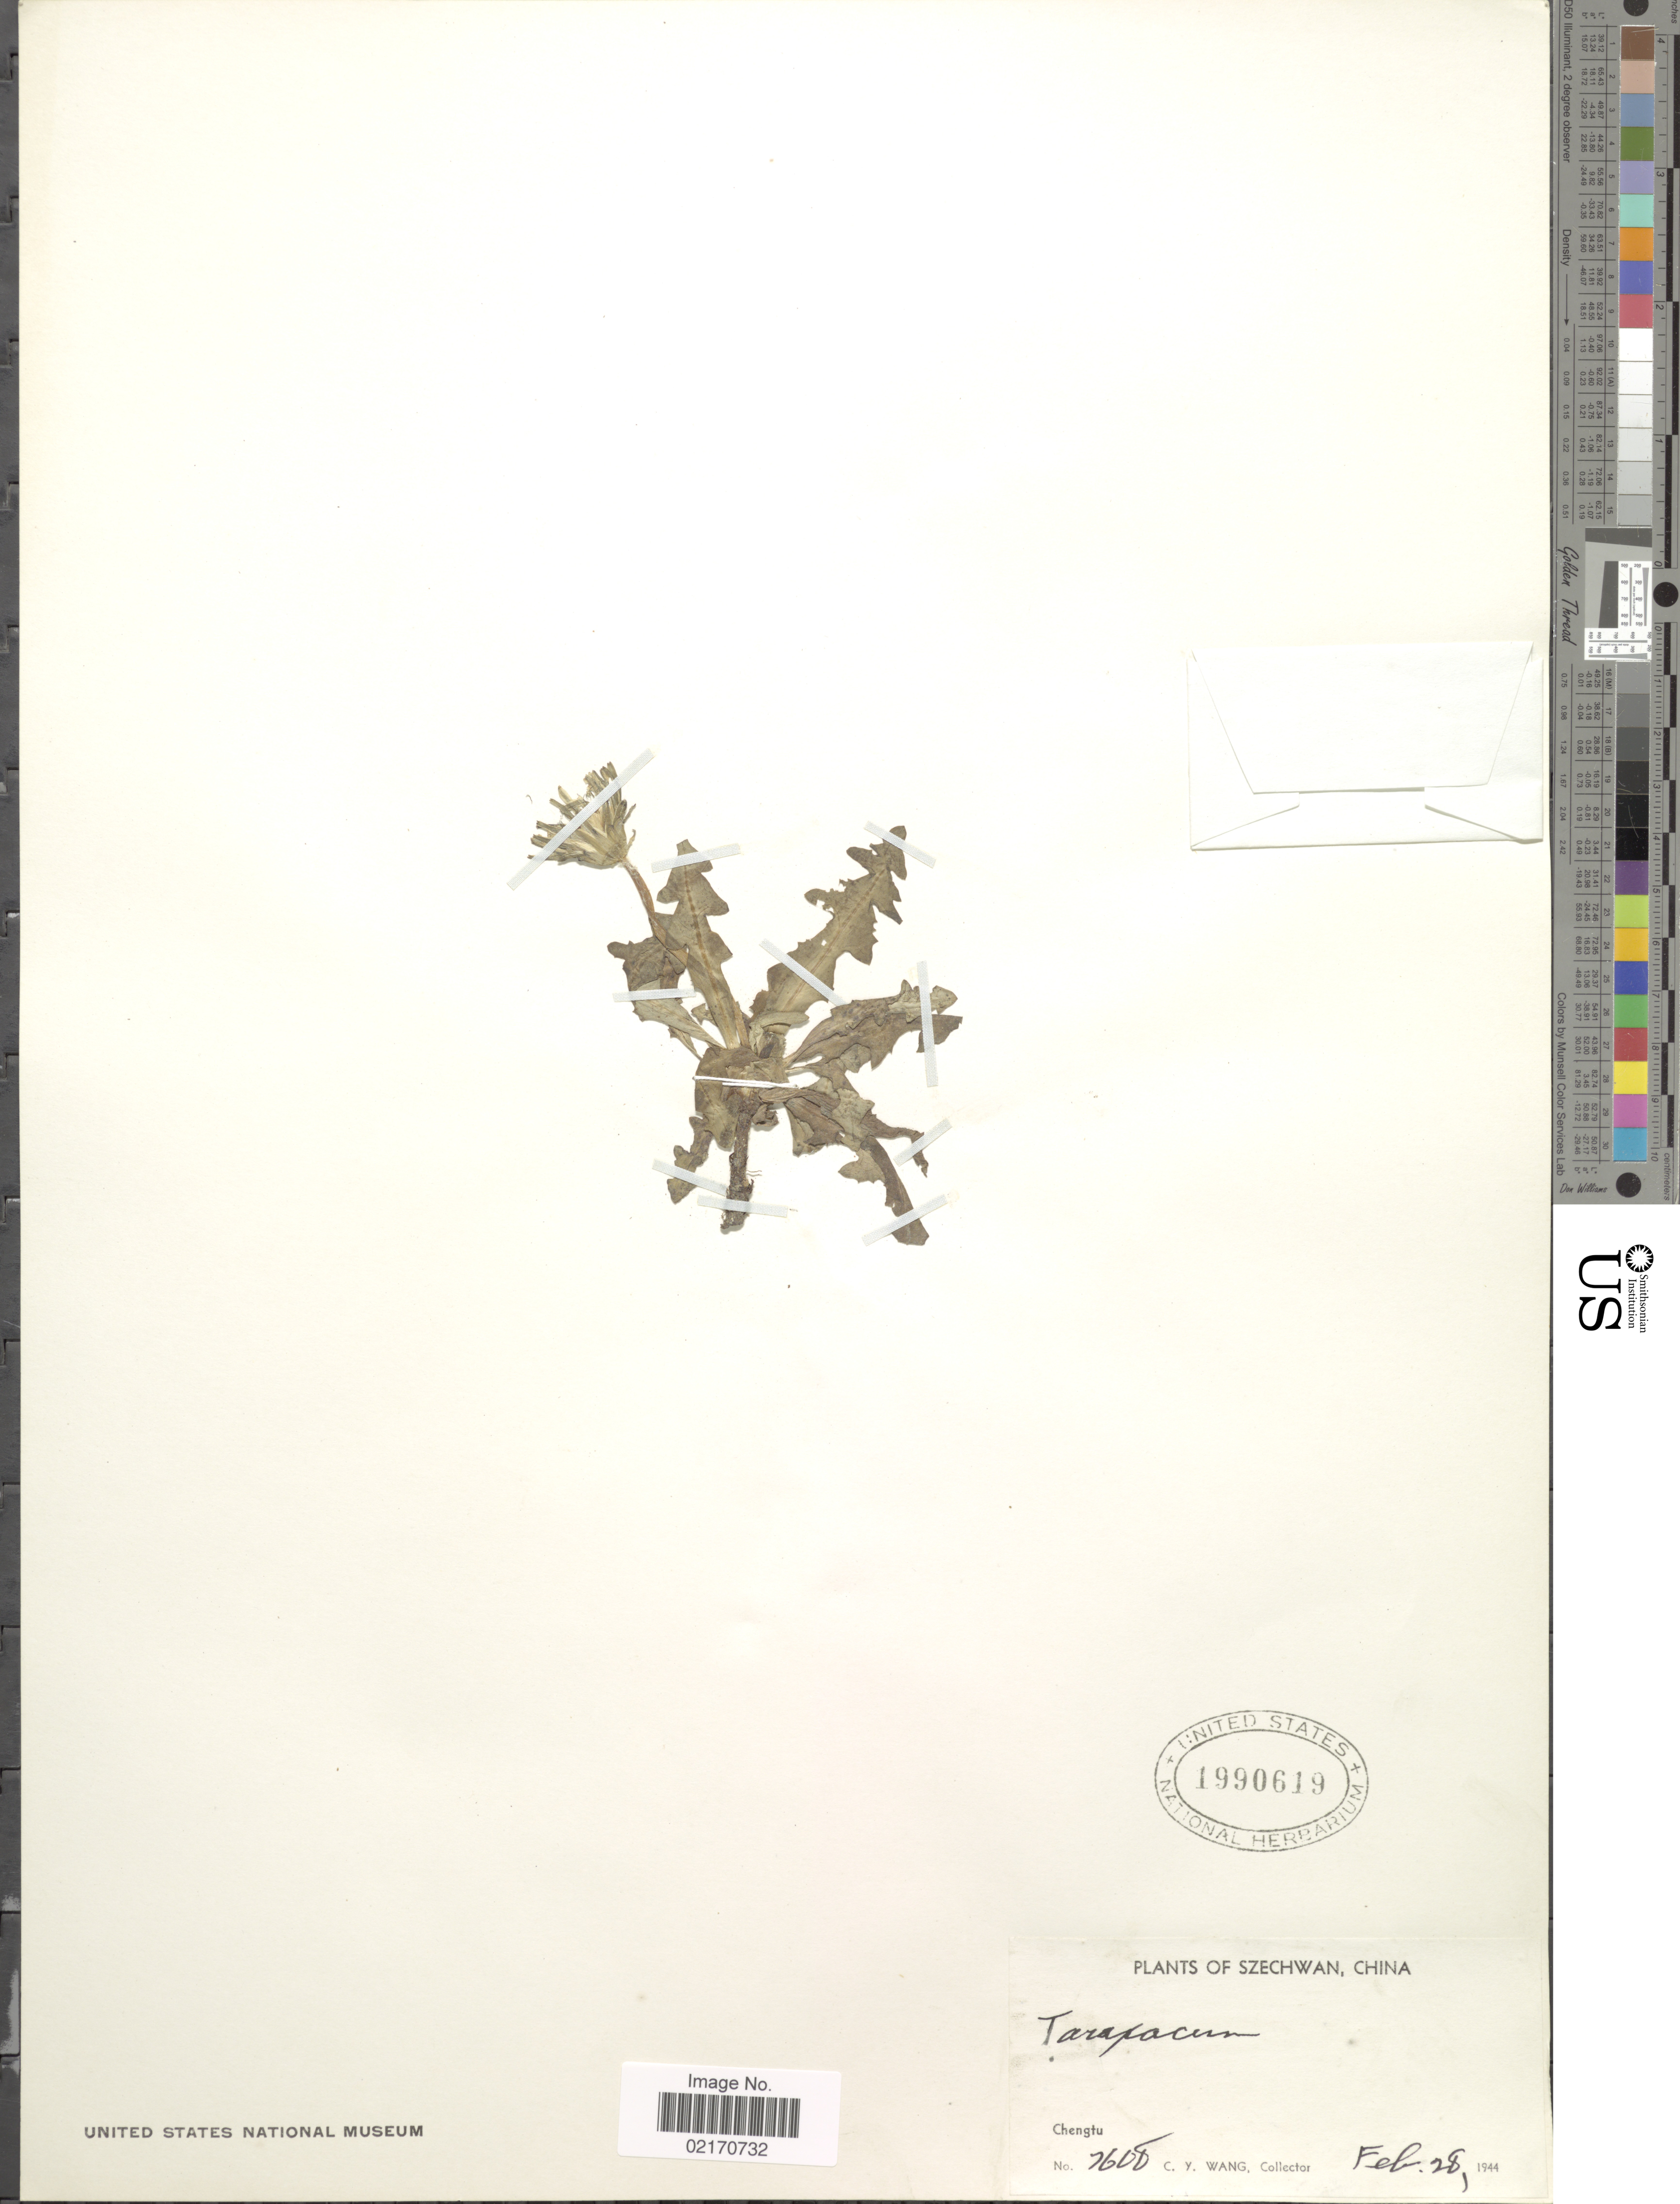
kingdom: Plantae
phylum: Tracheophyta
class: Magnoliopsida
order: Asterales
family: Asteraceae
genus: Taraxacum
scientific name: Taraxacum sp.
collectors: C. y. Wang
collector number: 7608*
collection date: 1944-02-28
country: China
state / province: Sichuan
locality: Szechwan, Chengtu.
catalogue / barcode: US 1990619